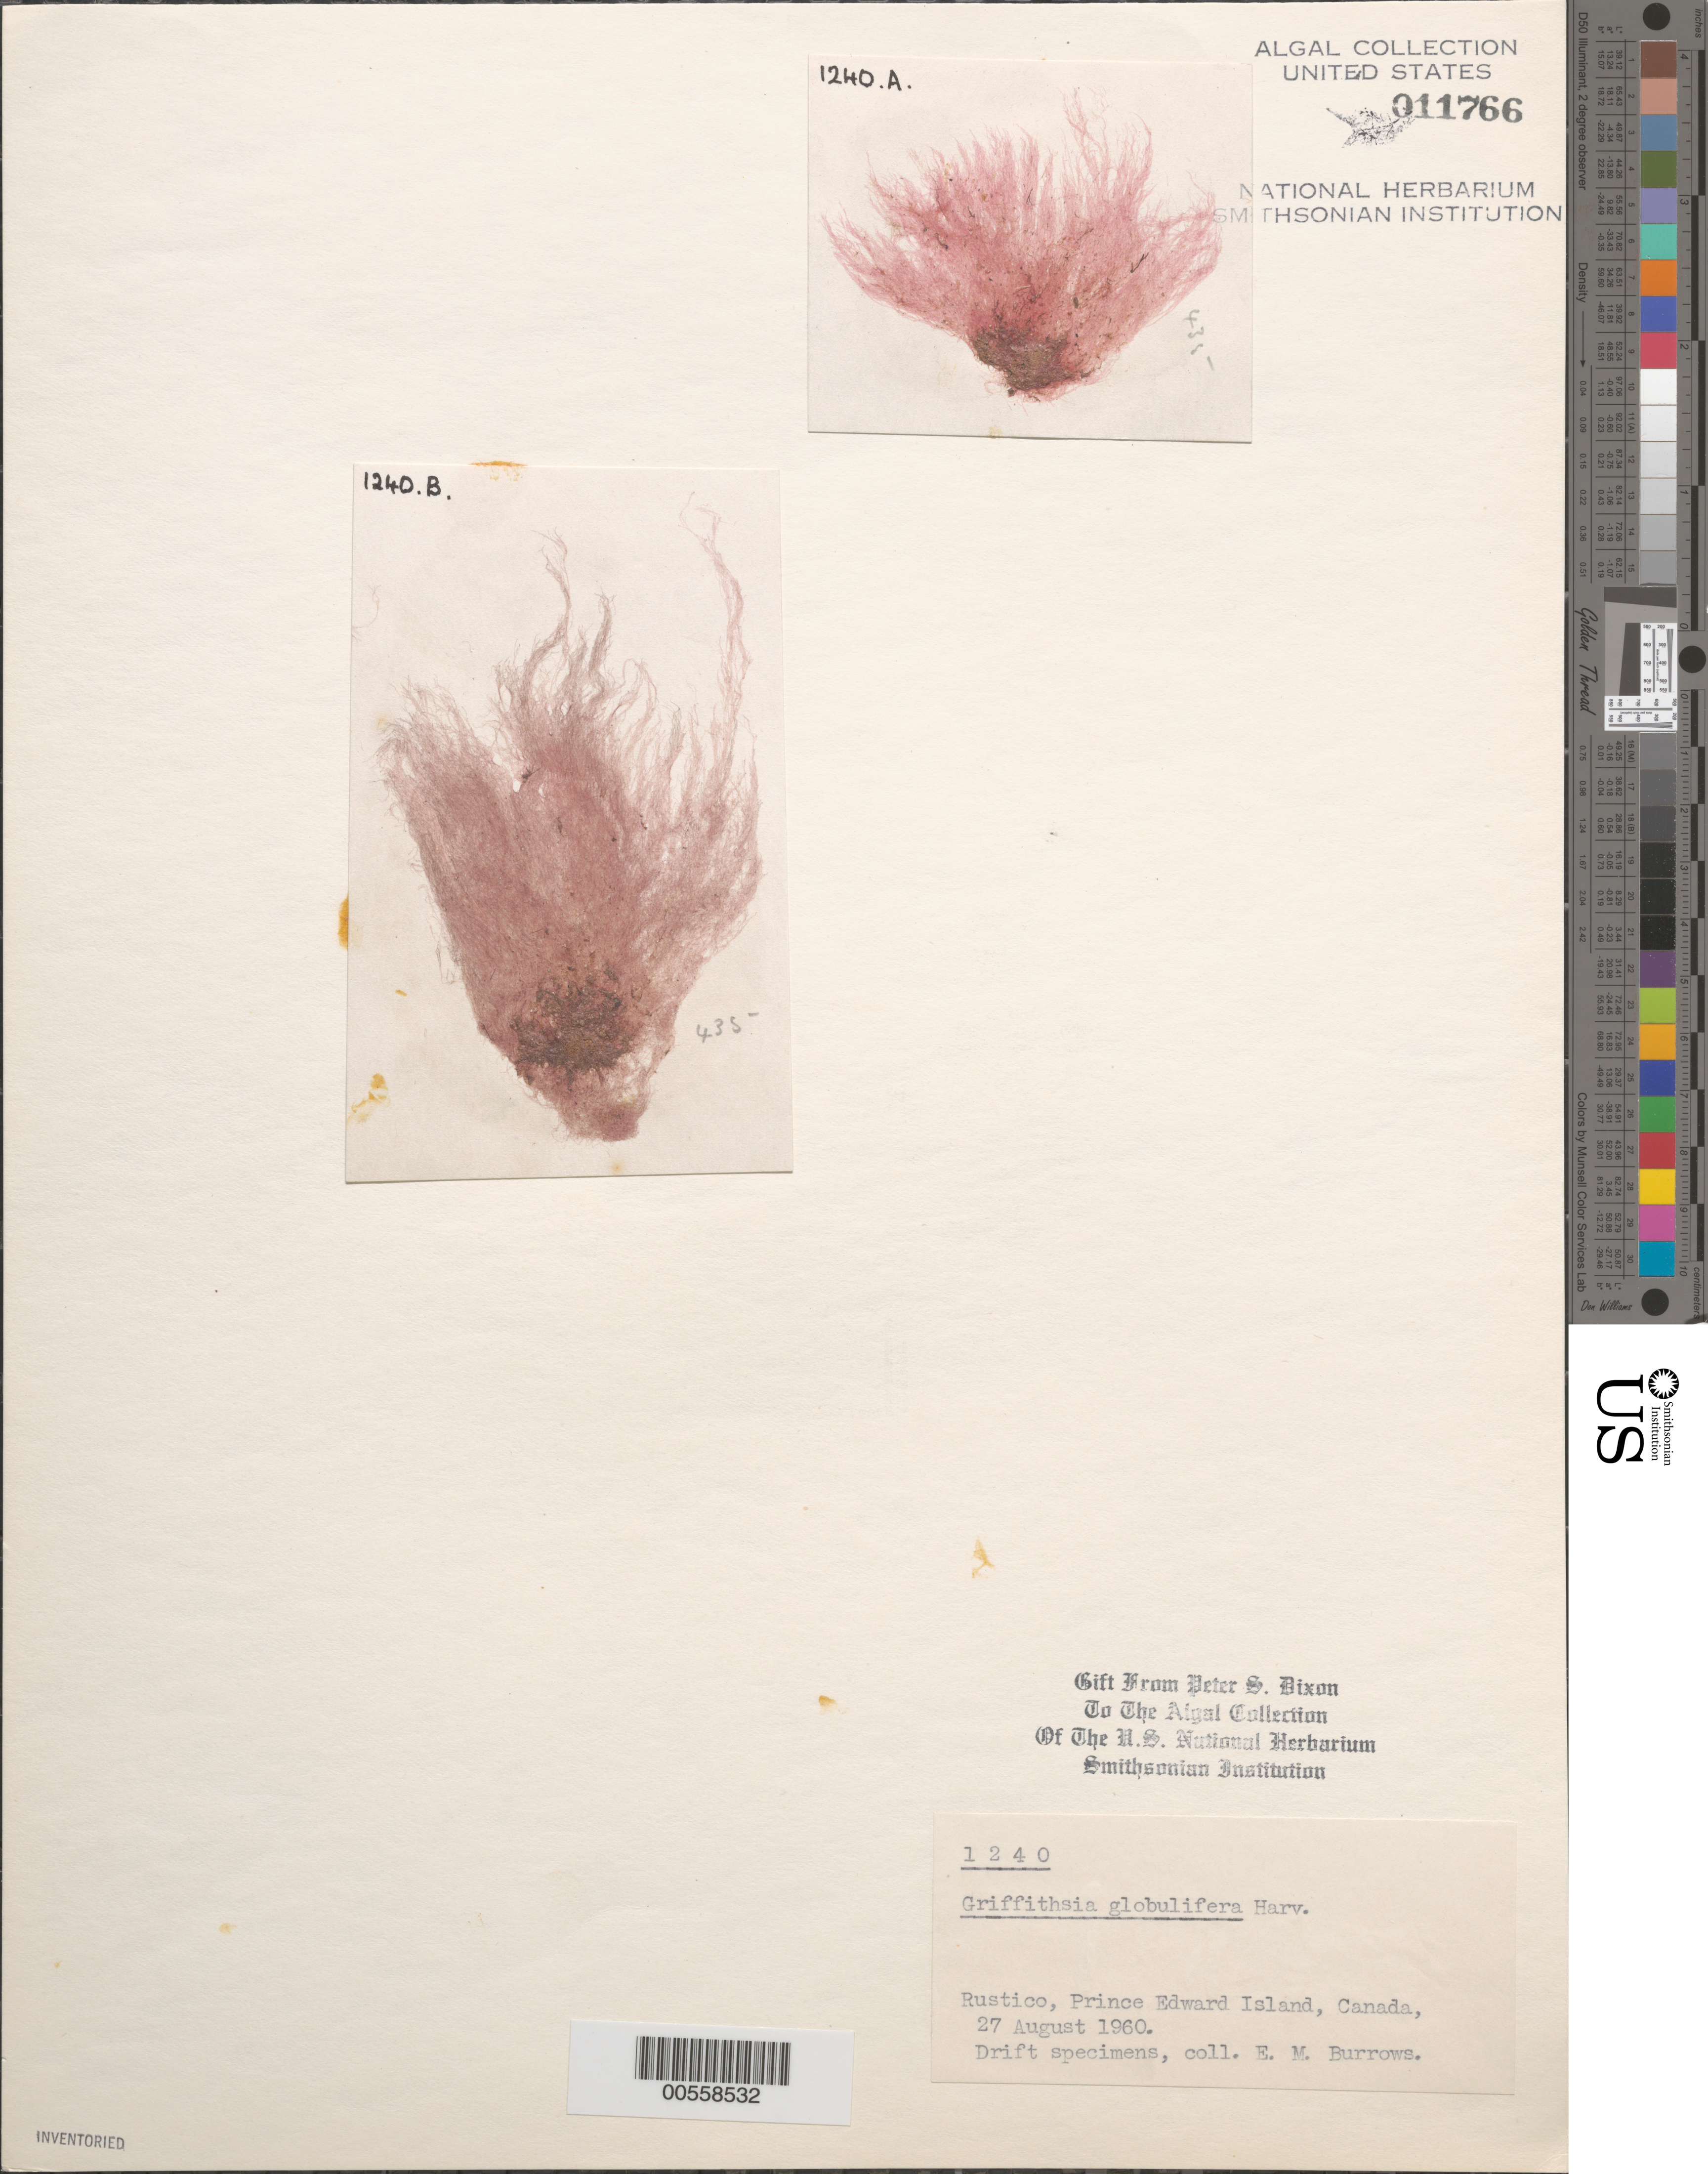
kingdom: Plantae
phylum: Rhodophyta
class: Florideophyceae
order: Ceramiales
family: Wrangeliaceae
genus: Griffithsia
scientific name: Griffithsia globulifera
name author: Harv. ex Kütz.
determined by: Dixon, P. S.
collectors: E. Burrows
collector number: PSD 1240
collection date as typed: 27 Aug 1960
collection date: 1960-08-27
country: Canada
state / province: Prince Edward Island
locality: Rustico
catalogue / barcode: US 11766